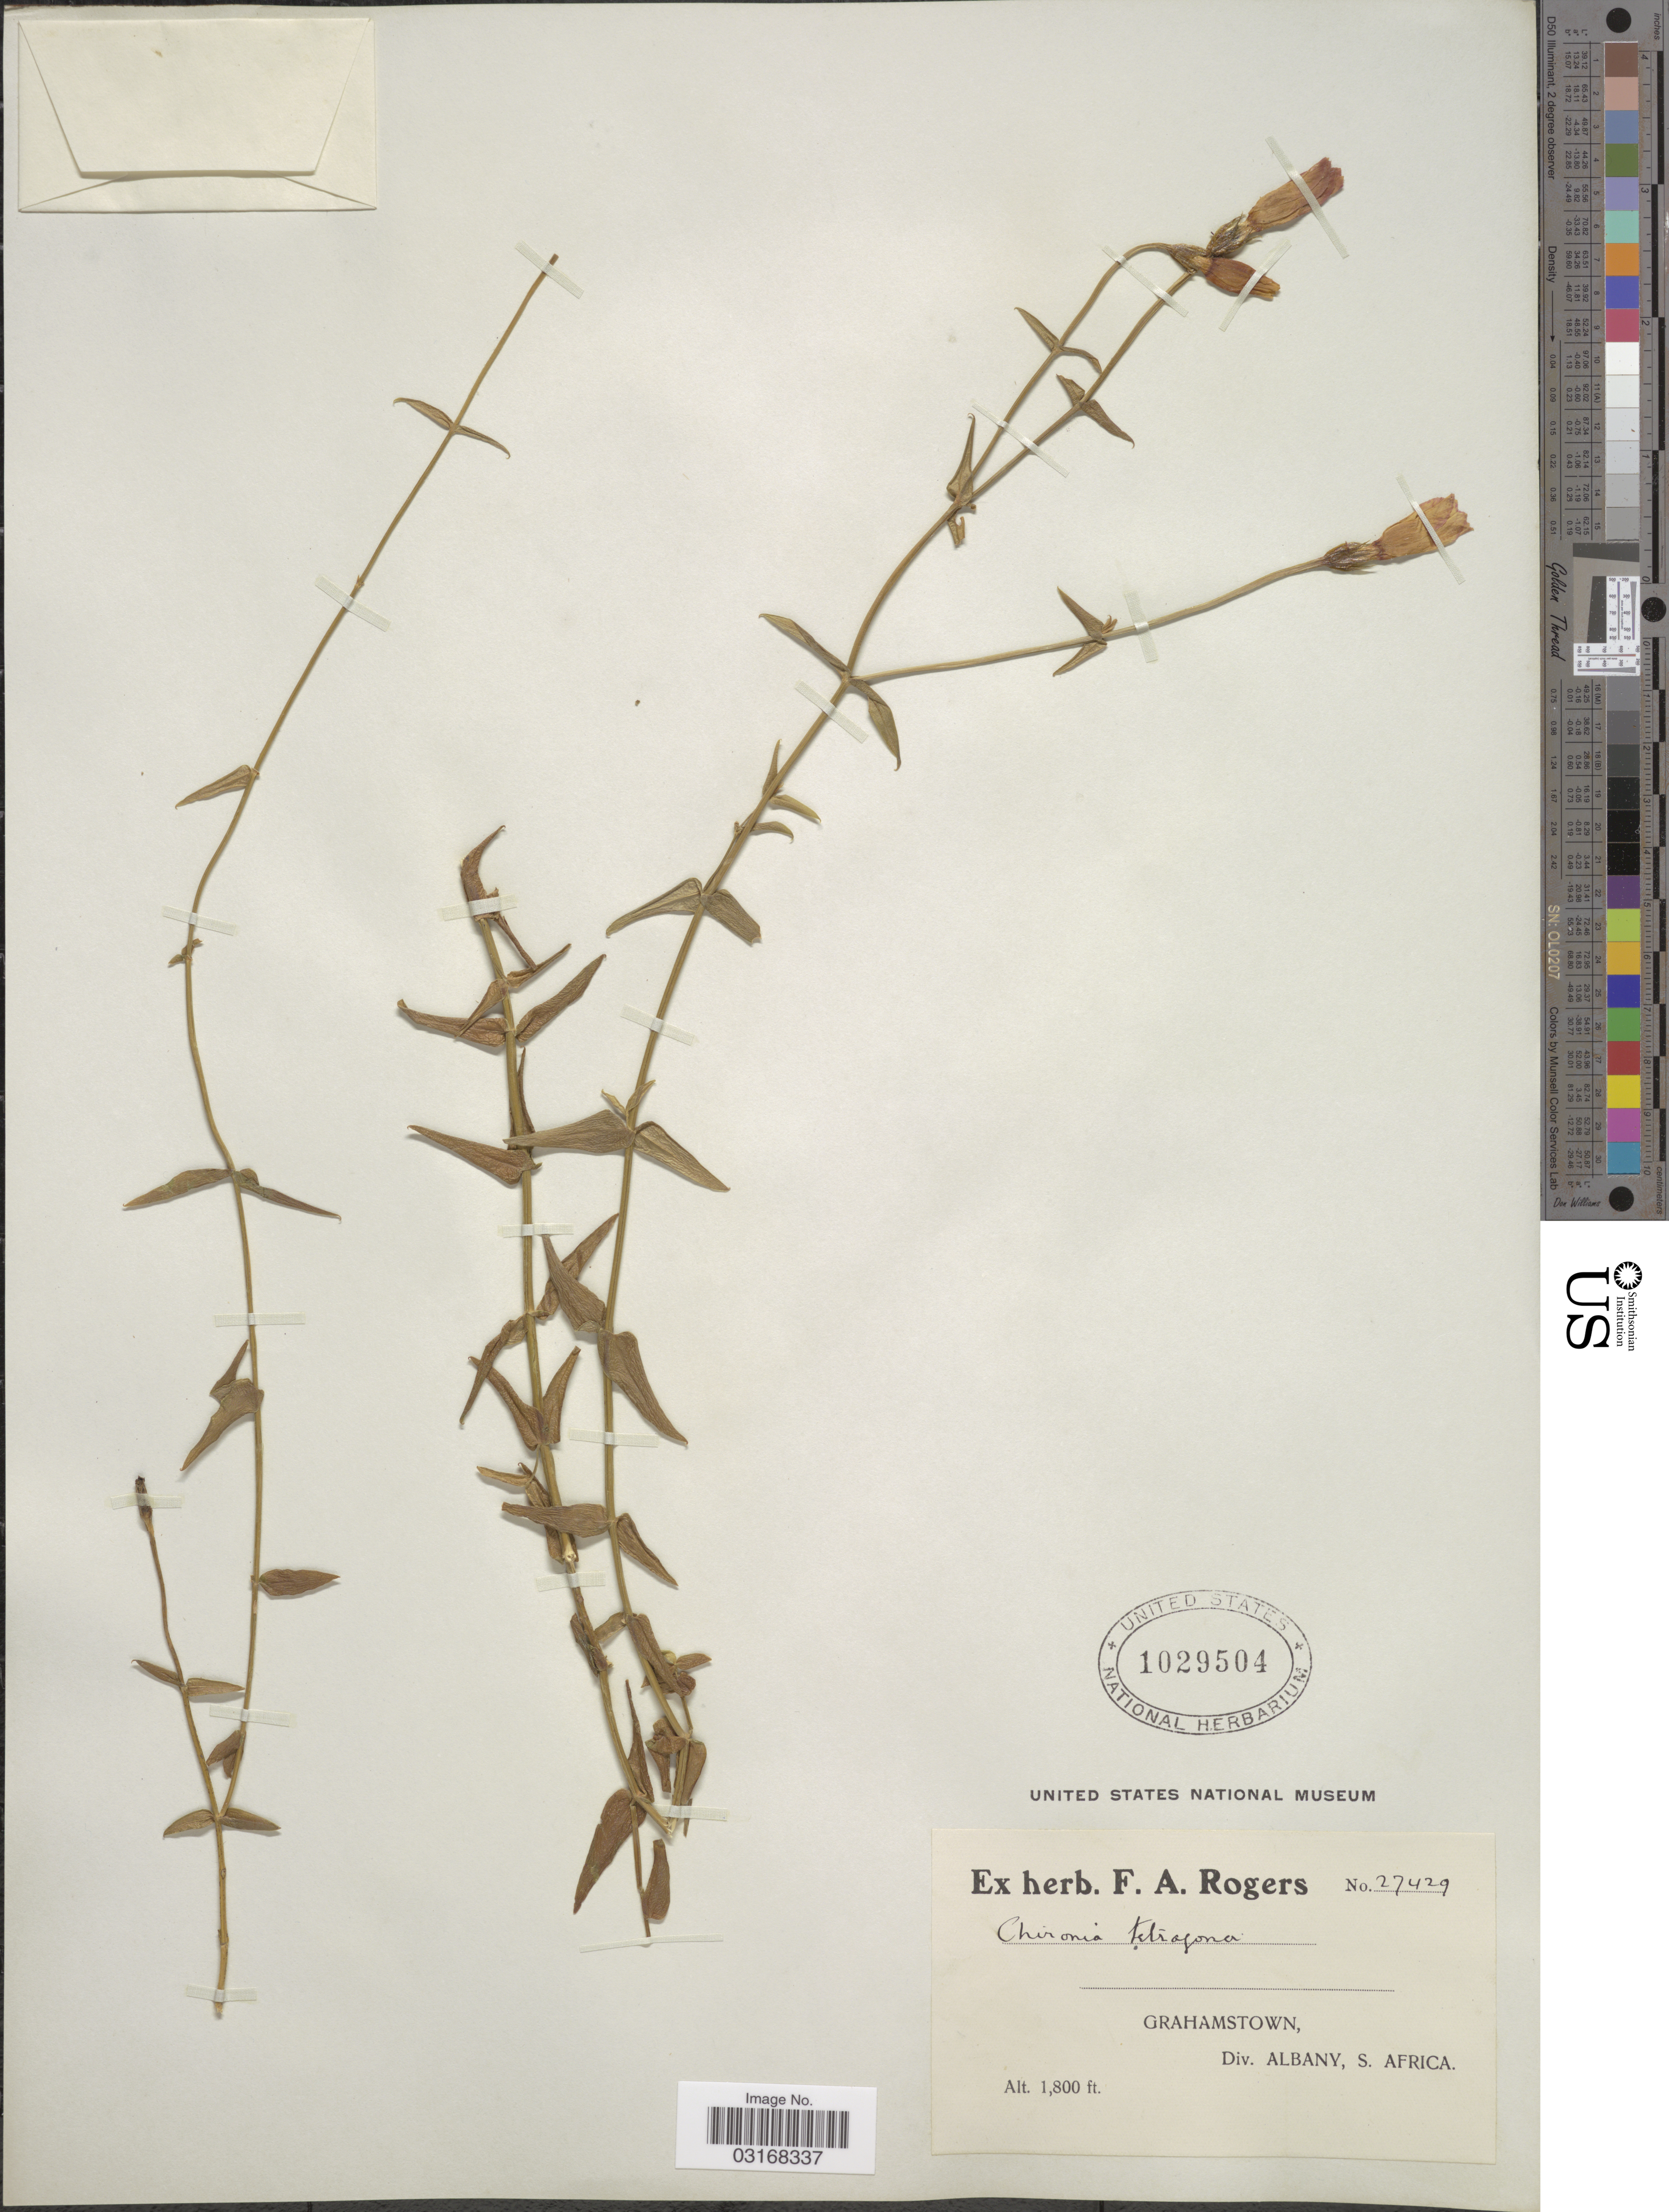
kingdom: Plantae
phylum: Tracheophyta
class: Magnoliopsida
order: Gentianales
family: Gentianaceae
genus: Chironia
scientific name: Chironia tetragona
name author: L. f.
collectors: ex herb. F. A. Rogers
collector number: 27429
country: South Africa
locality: Grahamstown, Div. Albany, S. Africa.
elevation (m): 549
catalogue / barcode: US 1029504